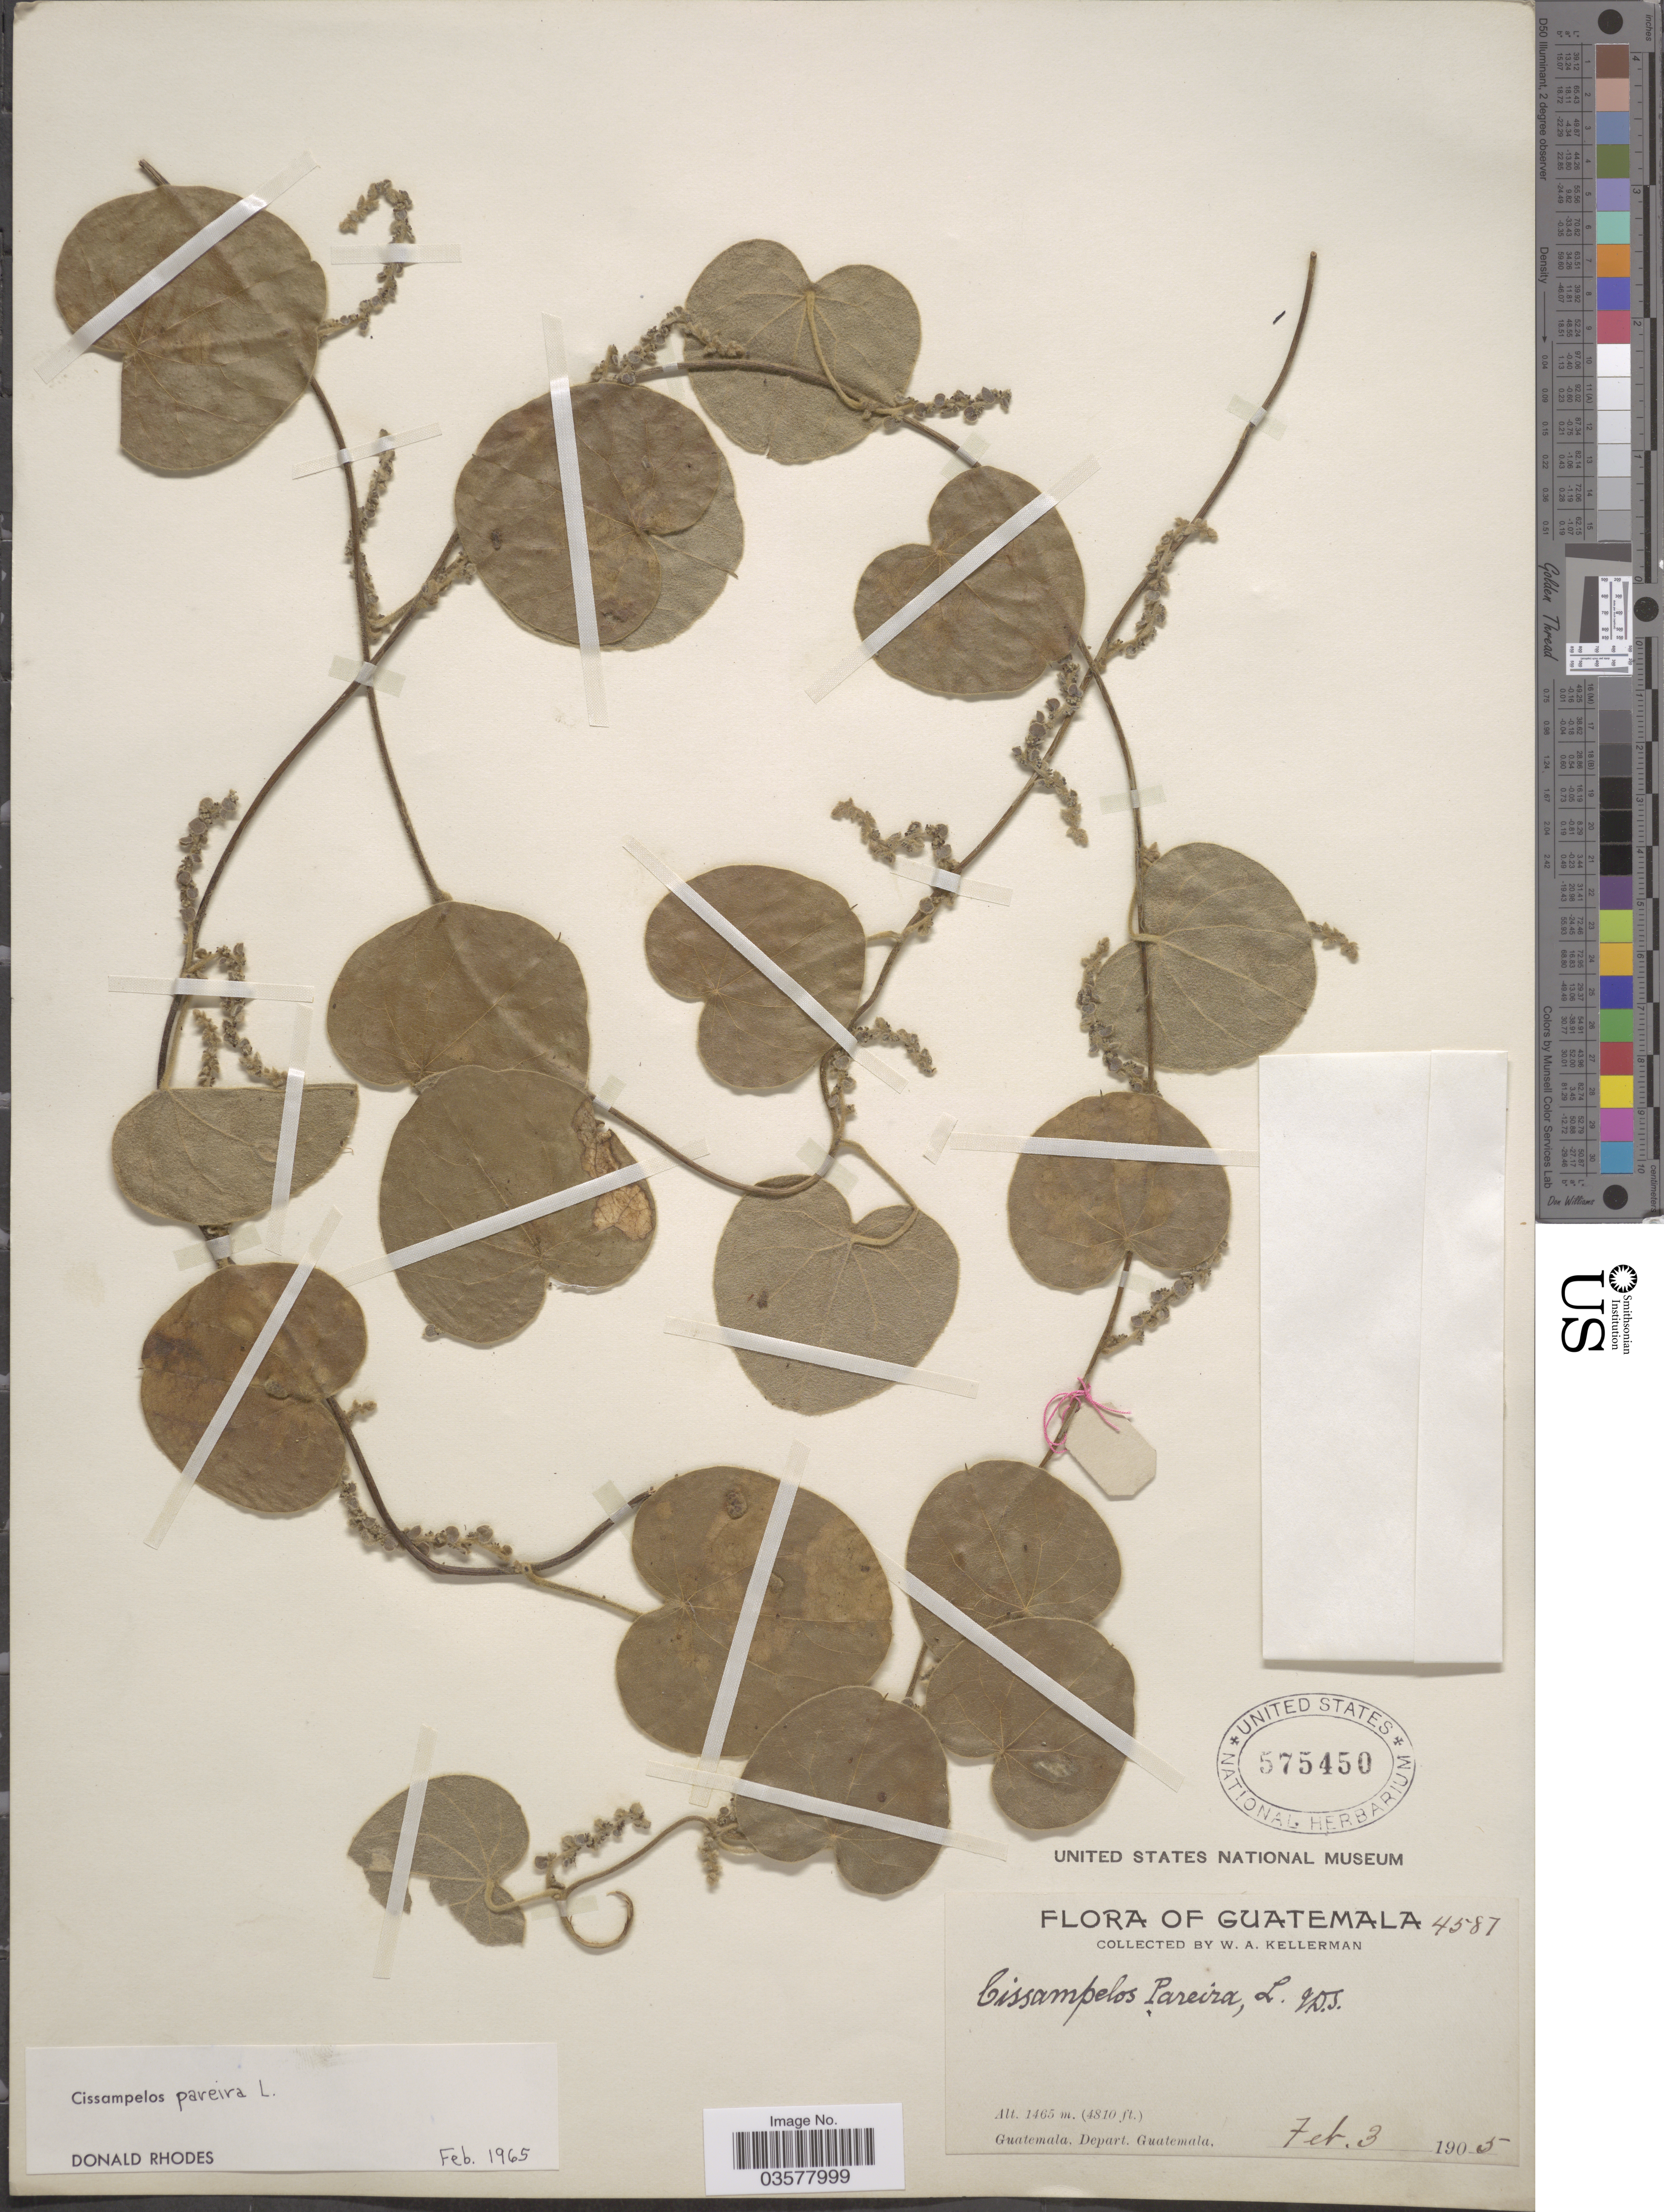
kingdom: Plantae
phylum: Tracheophyta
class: Magnoliopsida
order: Ranunculales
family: Menispermaceae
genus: Cissampelos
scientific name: Cissampelos pareira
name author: L.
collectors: W. Kellerman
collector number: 4587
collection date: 1905-02-03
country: Guatemala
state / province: Guatemala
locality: Guatemala, Depart. Guatemala.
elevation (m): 1465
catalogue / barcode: US 575450